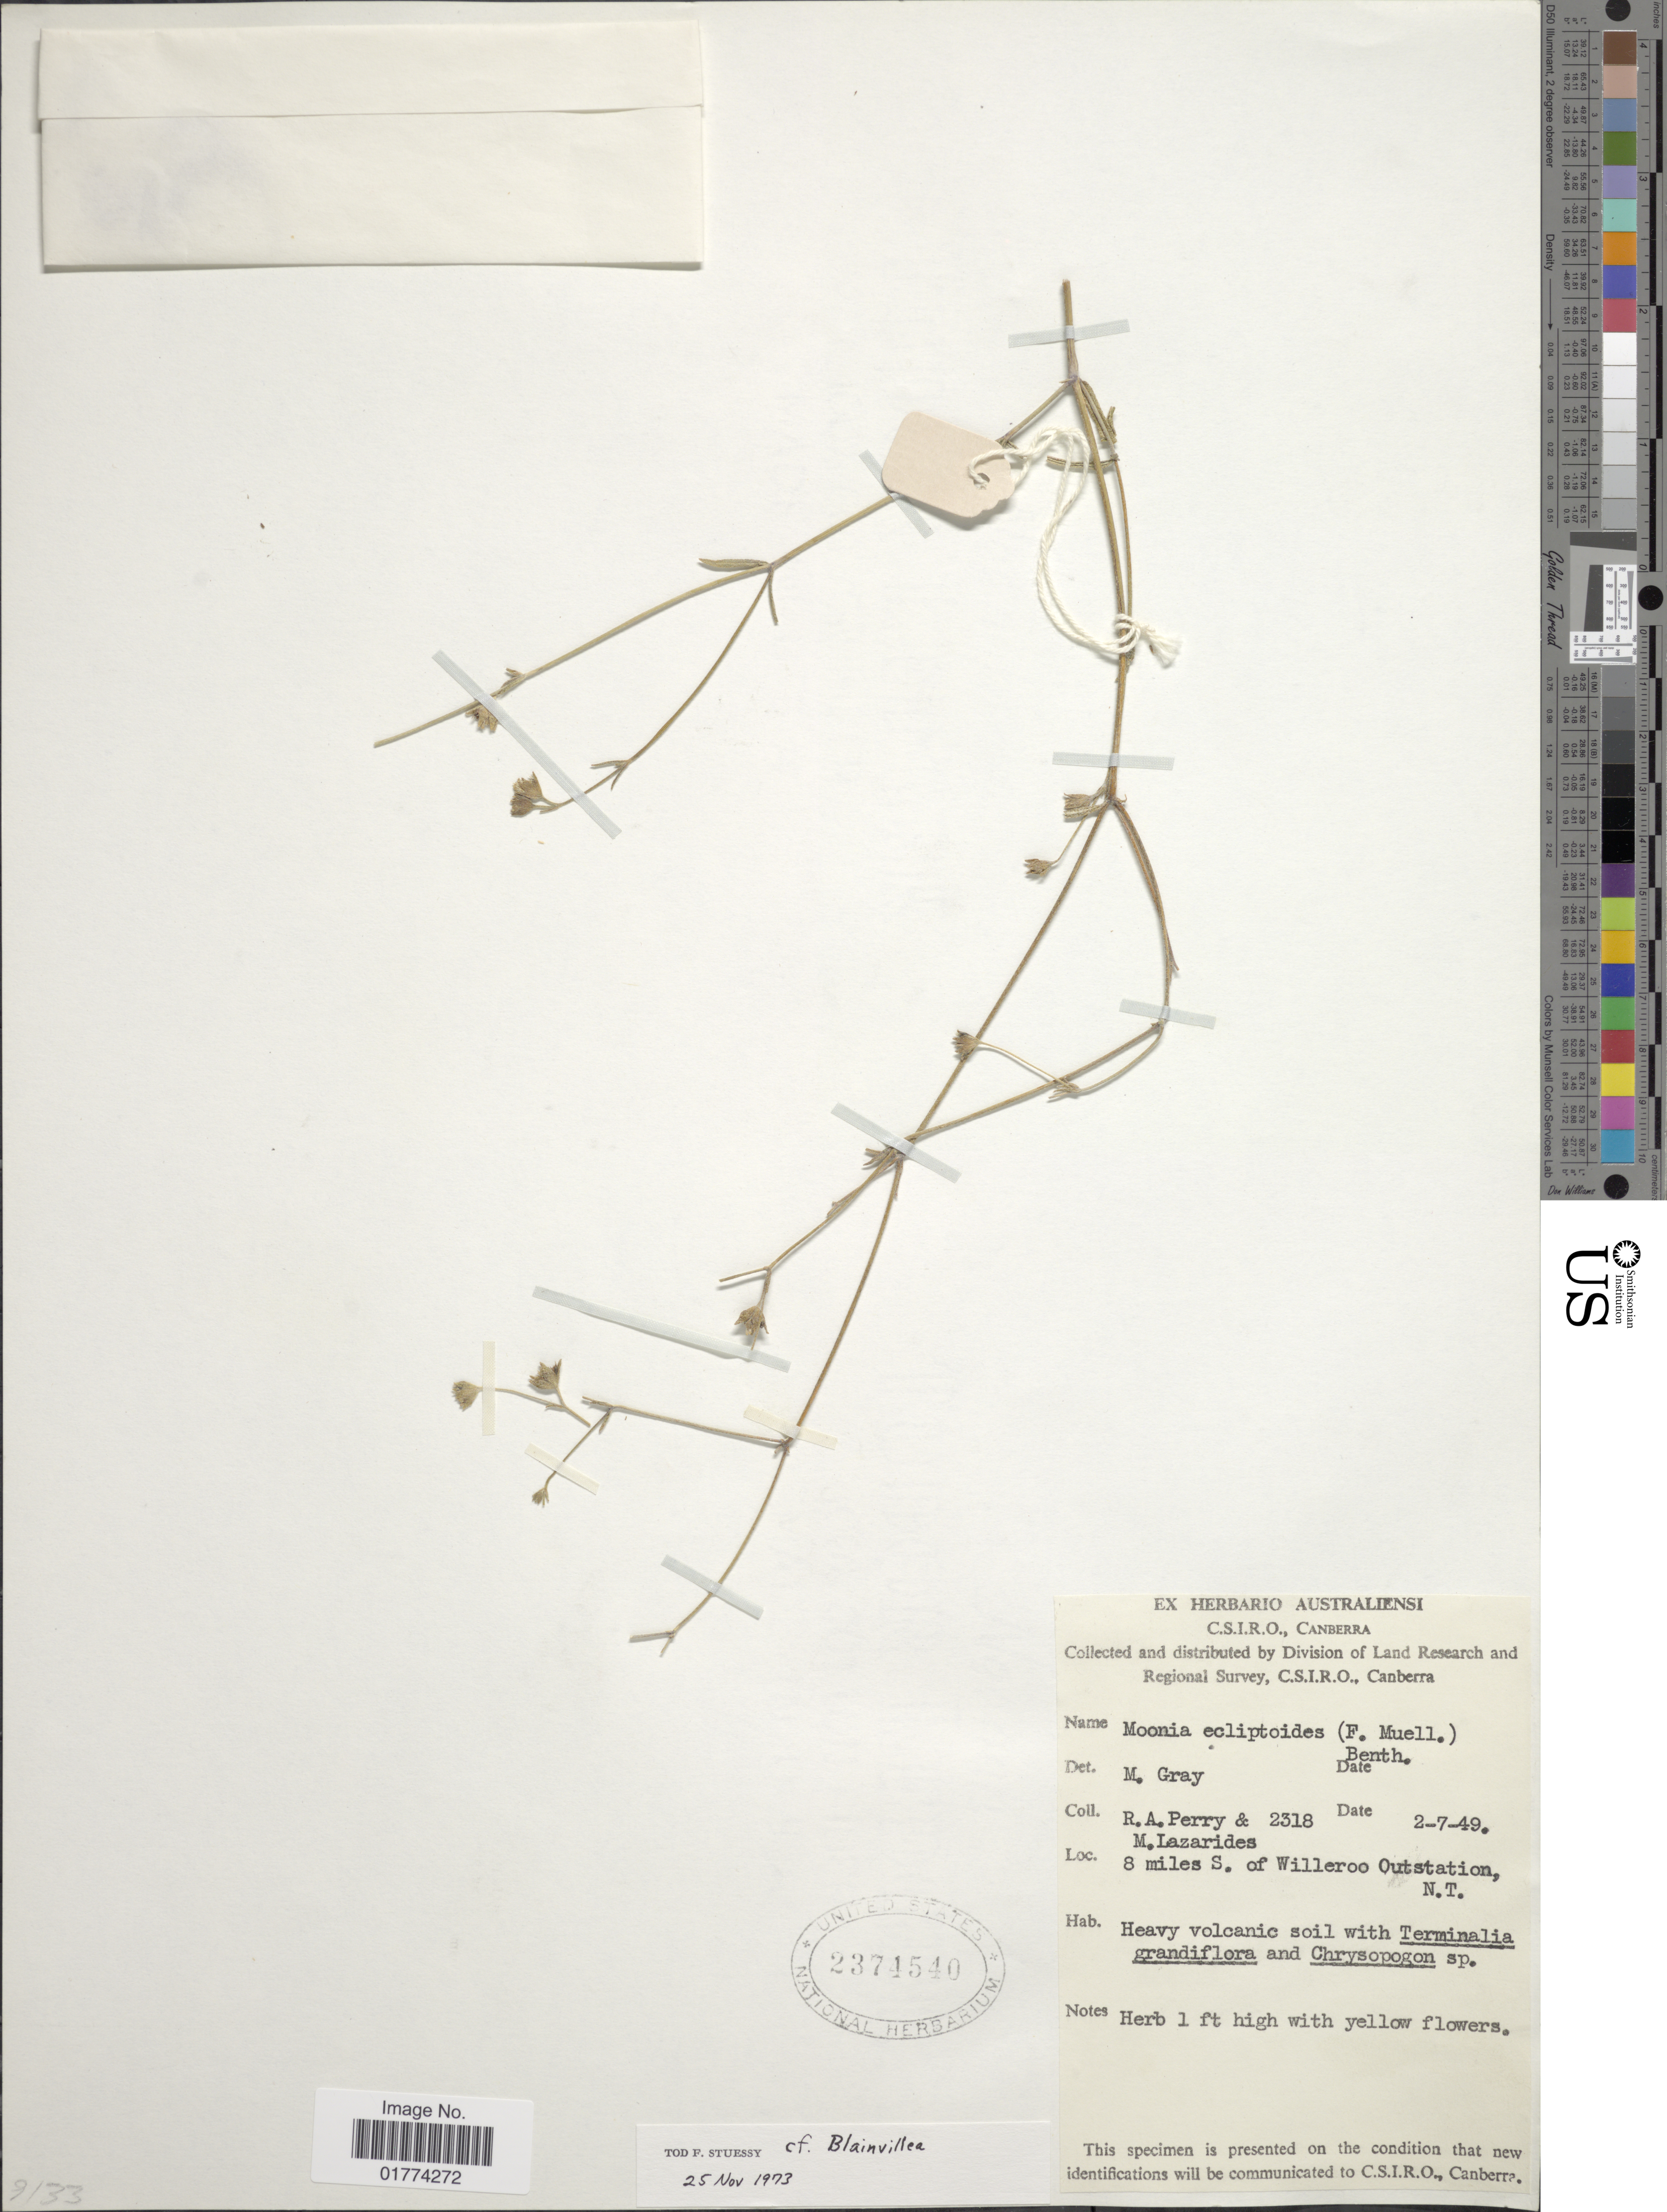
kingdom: Plantae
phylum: Tracheophyta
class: Magnoliopsida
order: Asterales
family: Asteraceae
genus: Pentalepis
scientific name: Pentalepis ecliptoides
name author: F. Muell.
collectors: Perry, R. A. & M. Lazarides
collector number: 2318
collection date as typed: Transcribed d/m/y: 2/7/49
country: Australia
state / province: Northern Territory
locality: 8 miles S. of Willeroo Outstation. N.T.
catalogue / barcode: US 2374540